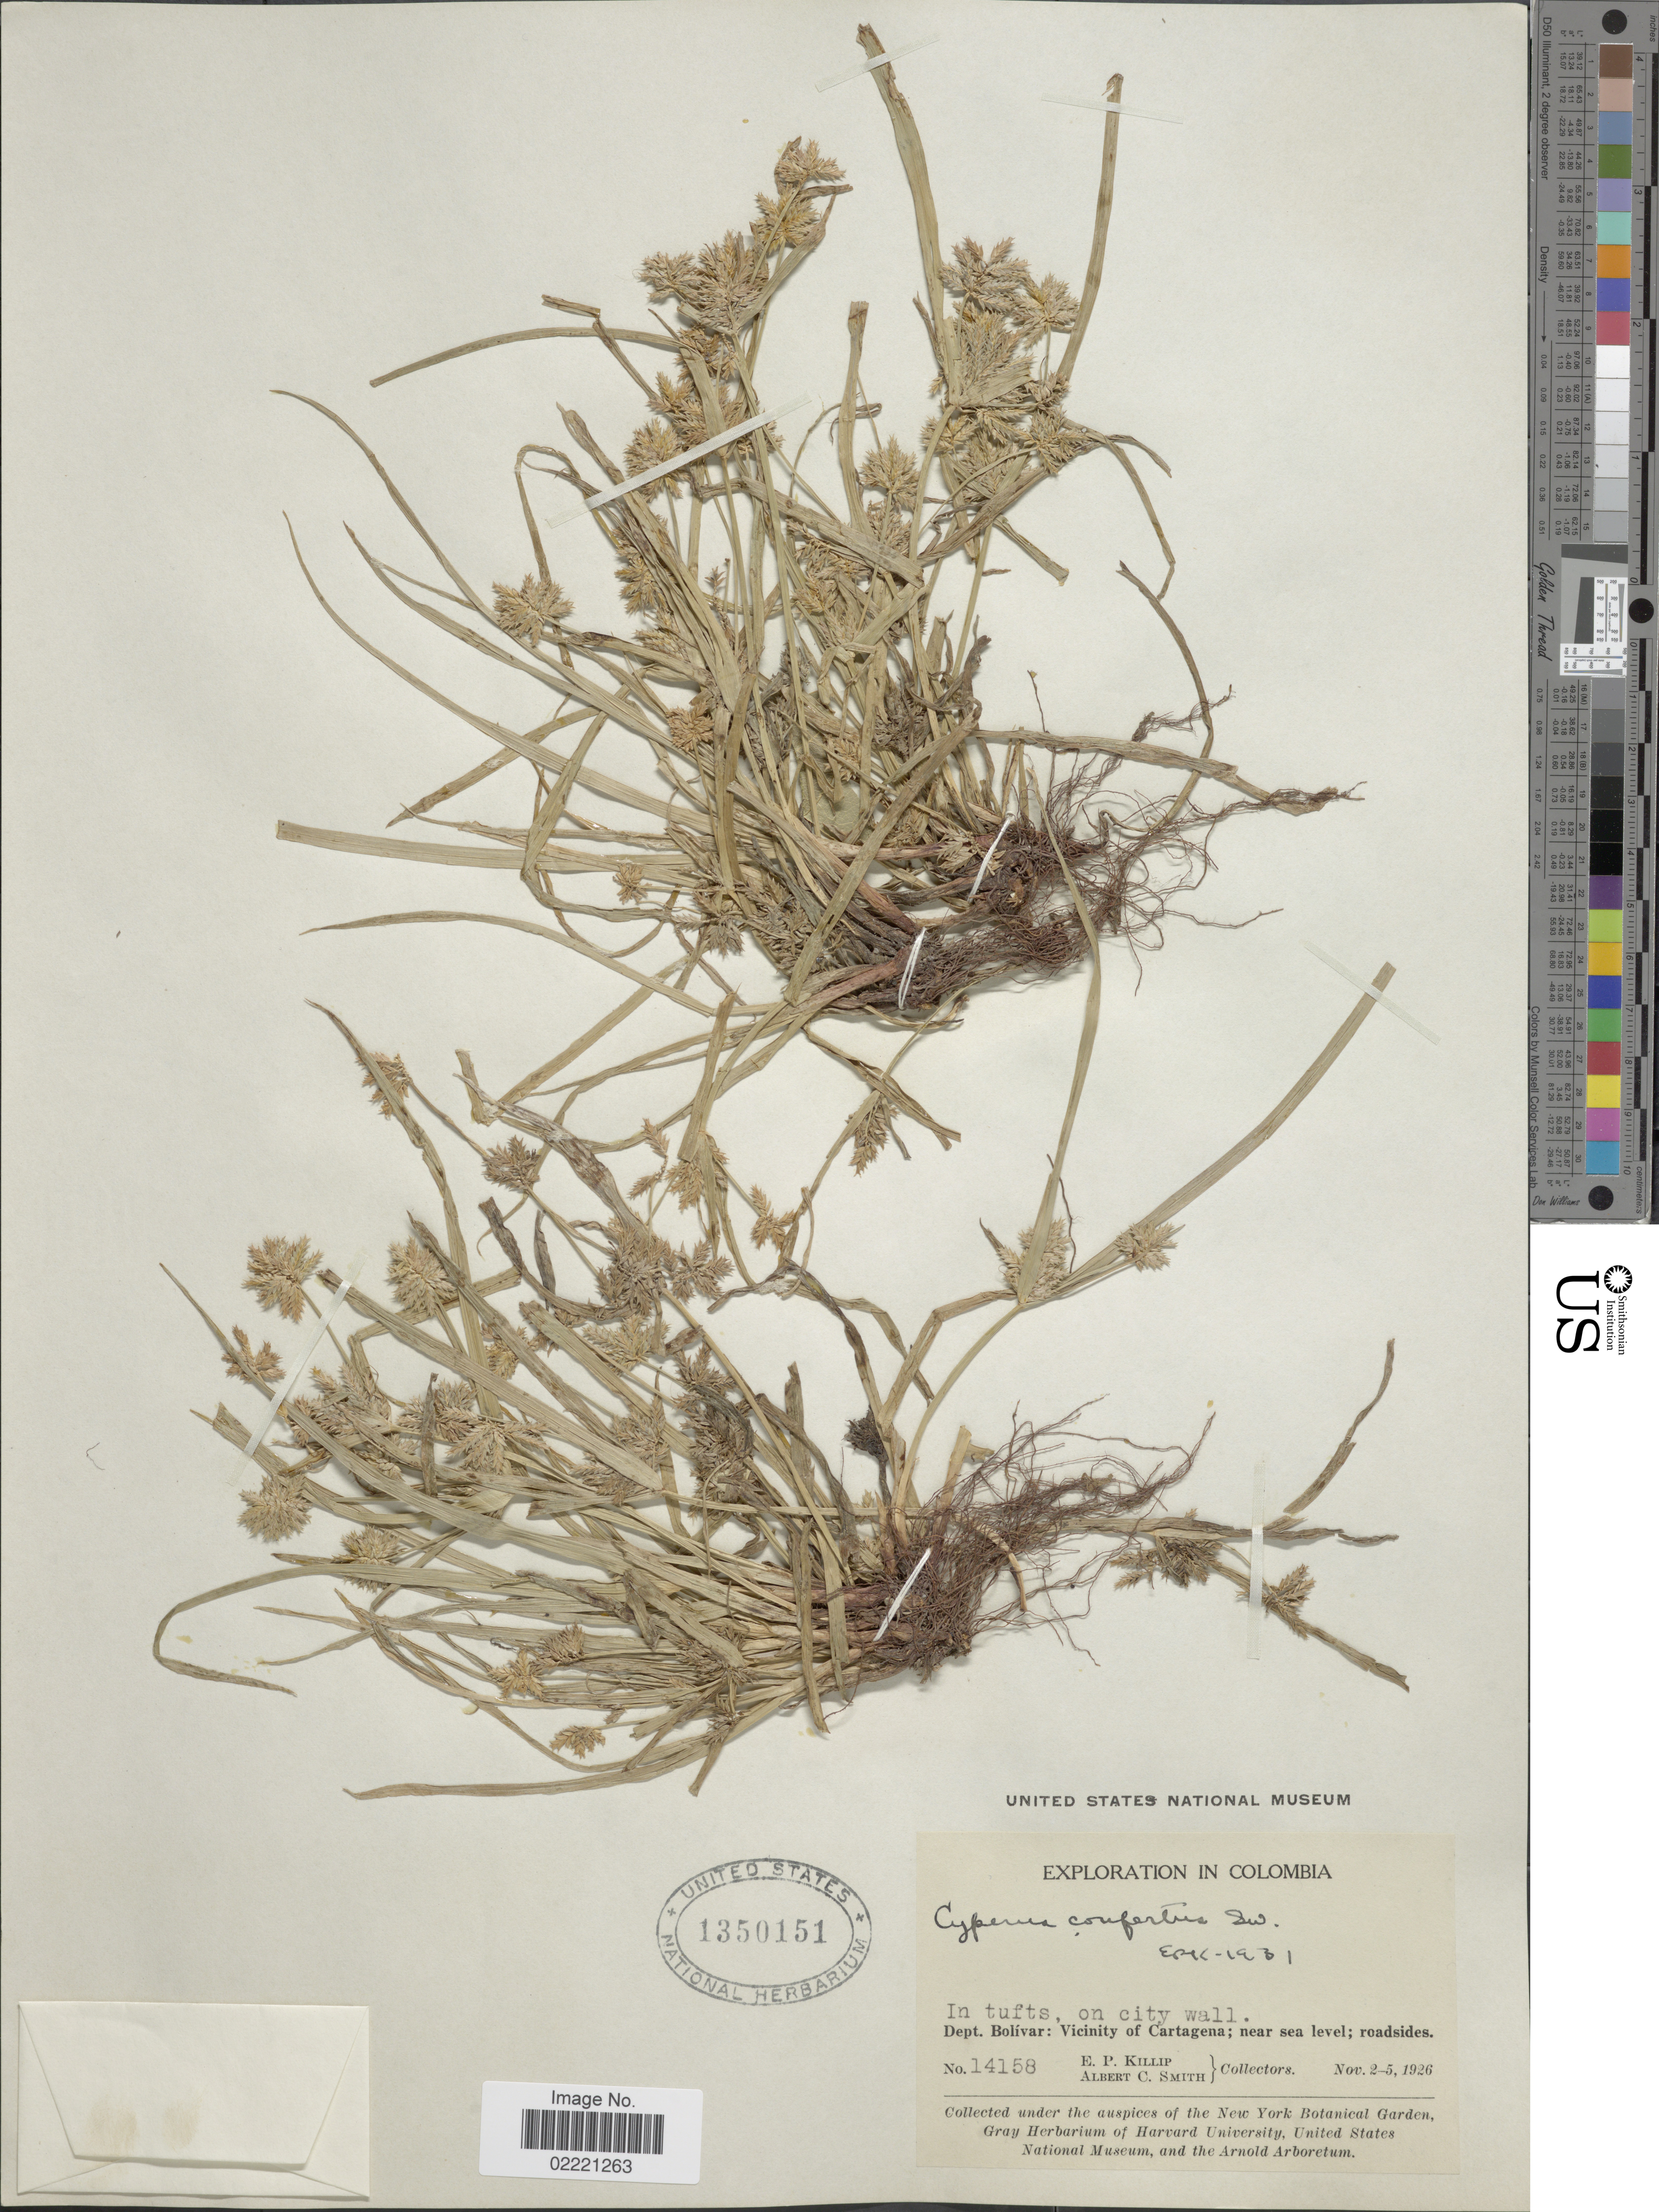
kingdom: Plantae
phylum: Tracheophyta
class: Liliopsida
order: Poales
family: Cyperaceae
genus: Cyperus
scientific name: Cyperus confertus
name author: Sw.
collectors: E. P. Killip & A. C. Smith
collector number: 14158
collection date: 1926-11-02/1926-11-05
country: Colombia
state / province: Bolívar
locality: On city wall, vicinity of Cartagena; roadsides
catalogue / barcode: US 1350151